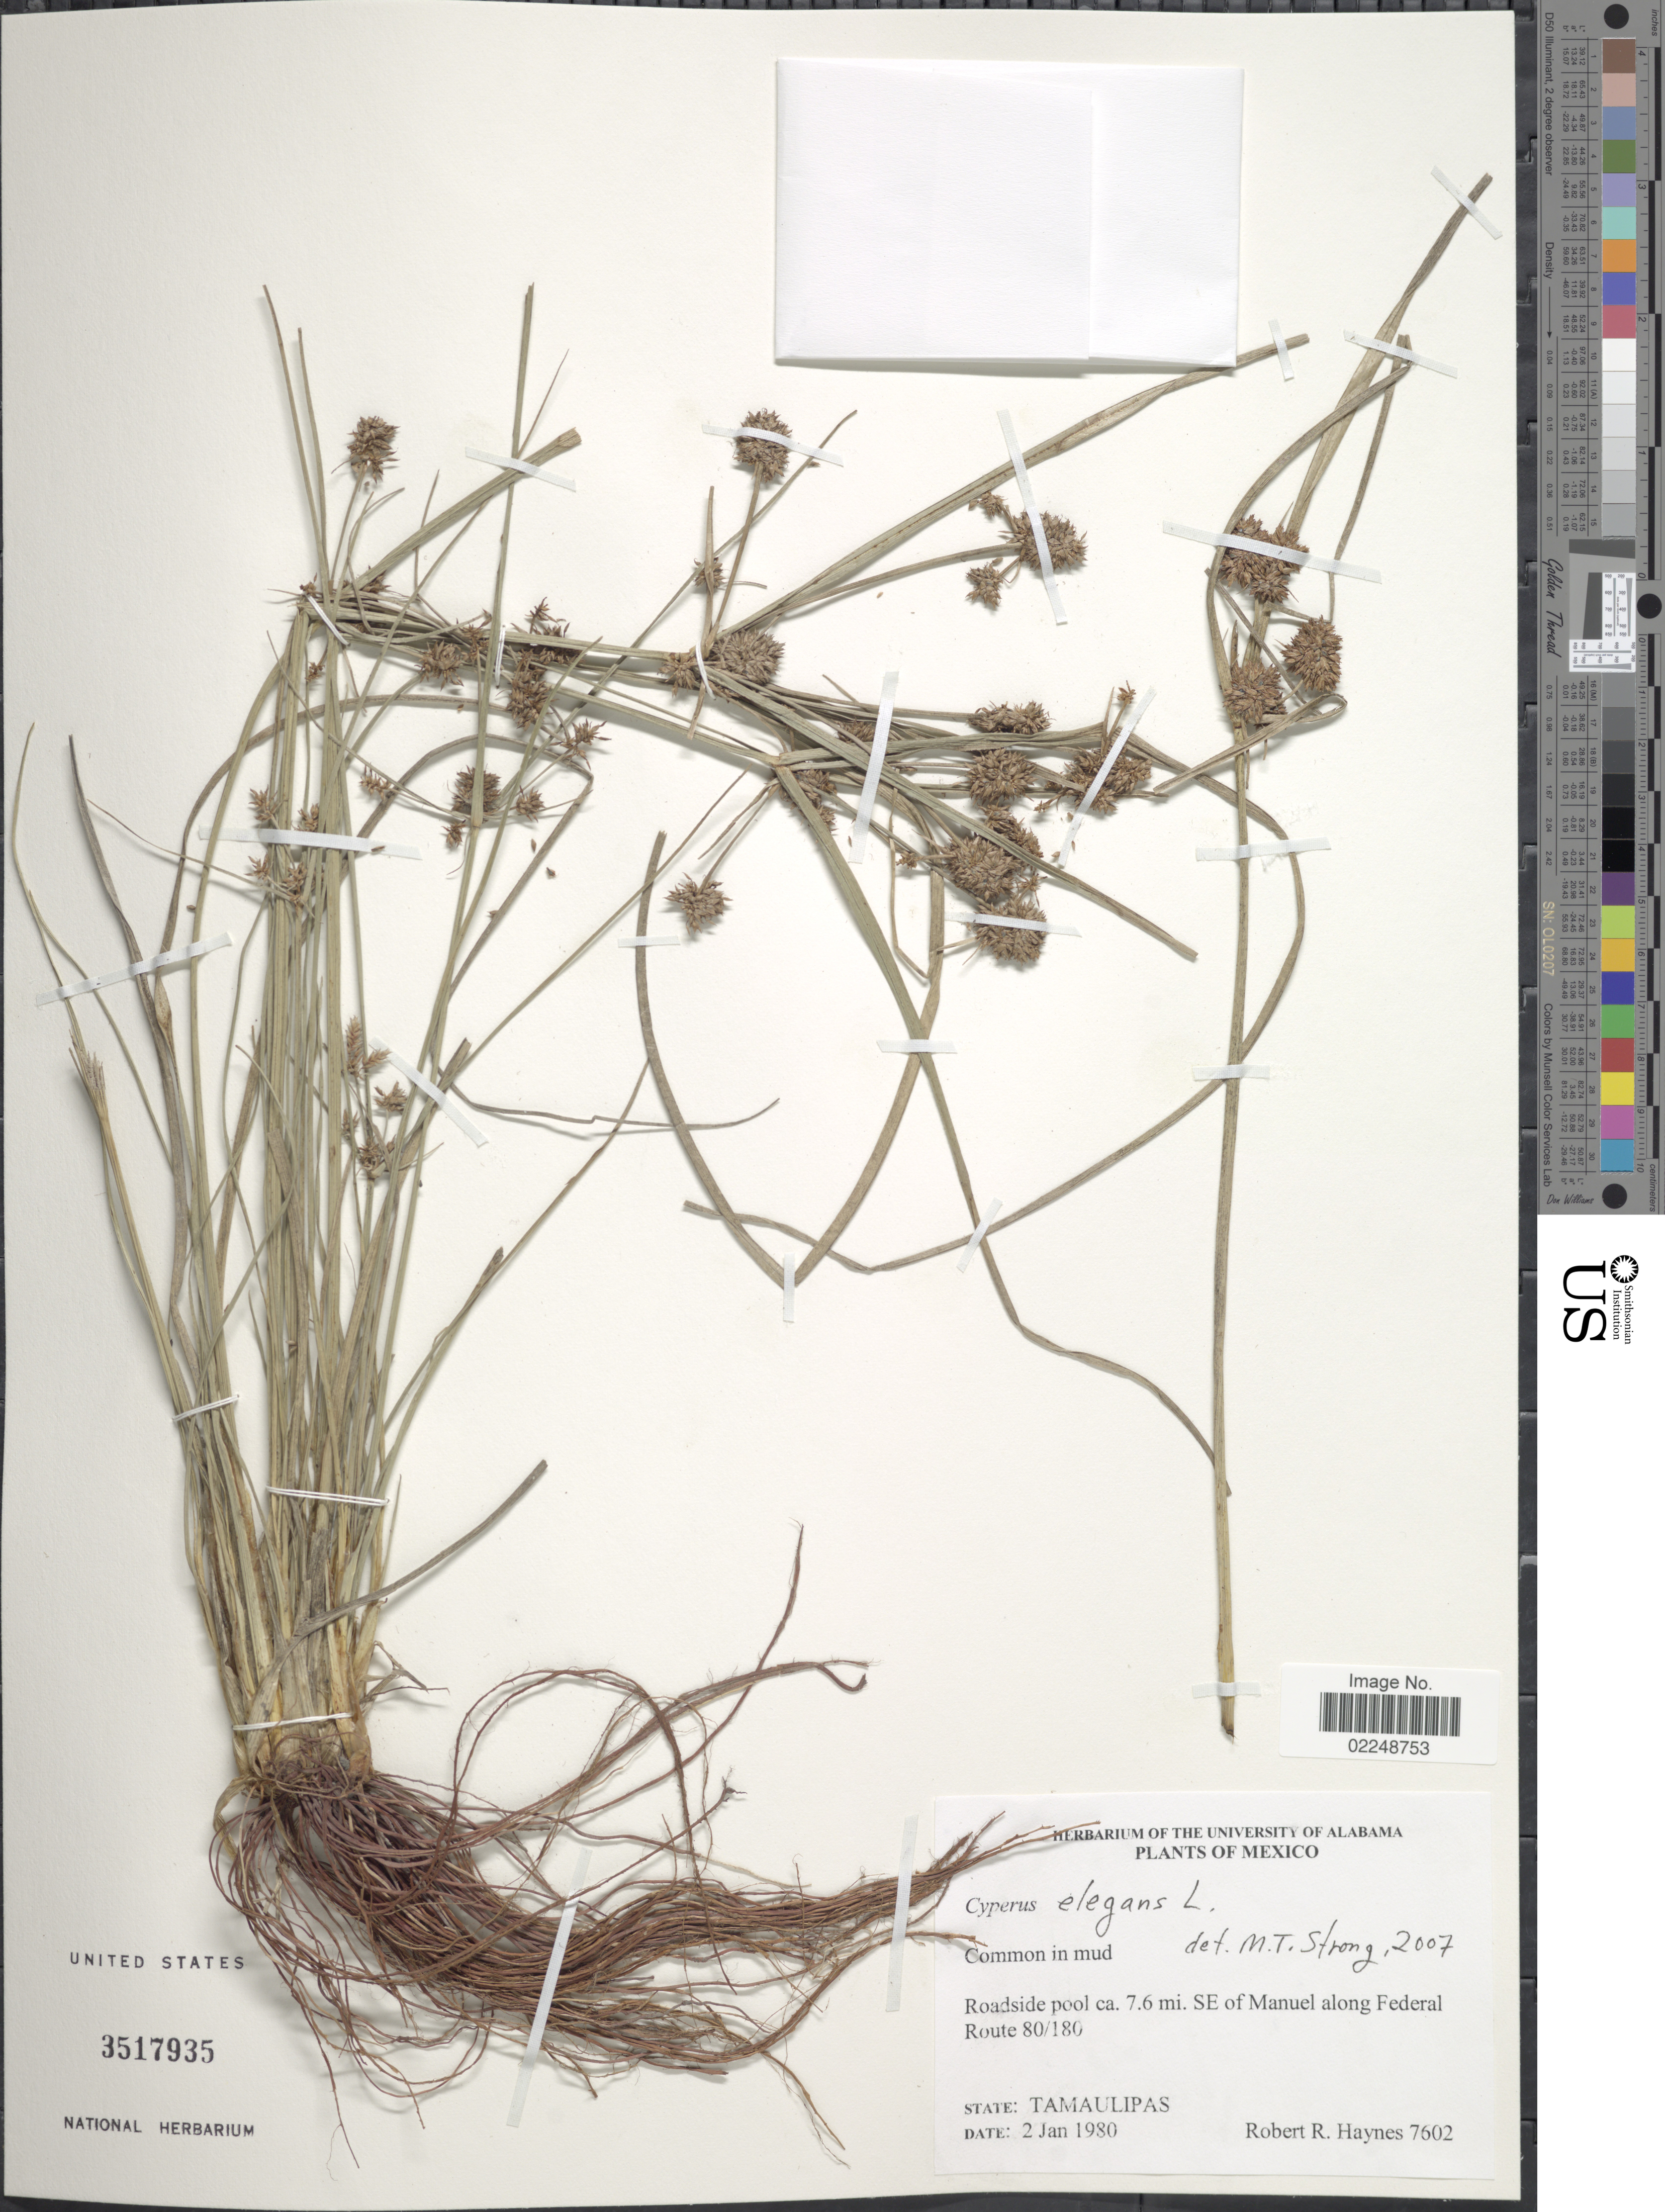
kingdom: Plantae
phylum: Tracheophyta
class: Liliopsida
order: Poales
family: Cyperaceae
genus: Cyperus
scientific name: Cyperus elegans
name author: L.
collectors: R. R. Haynes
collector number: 7602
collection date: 1980-01-02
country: Mexico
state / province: Tamaulipas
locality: Roadside pool ca. 7.6 mi SE of Manuel along Federal Route 80/180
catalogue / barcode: US 3517935